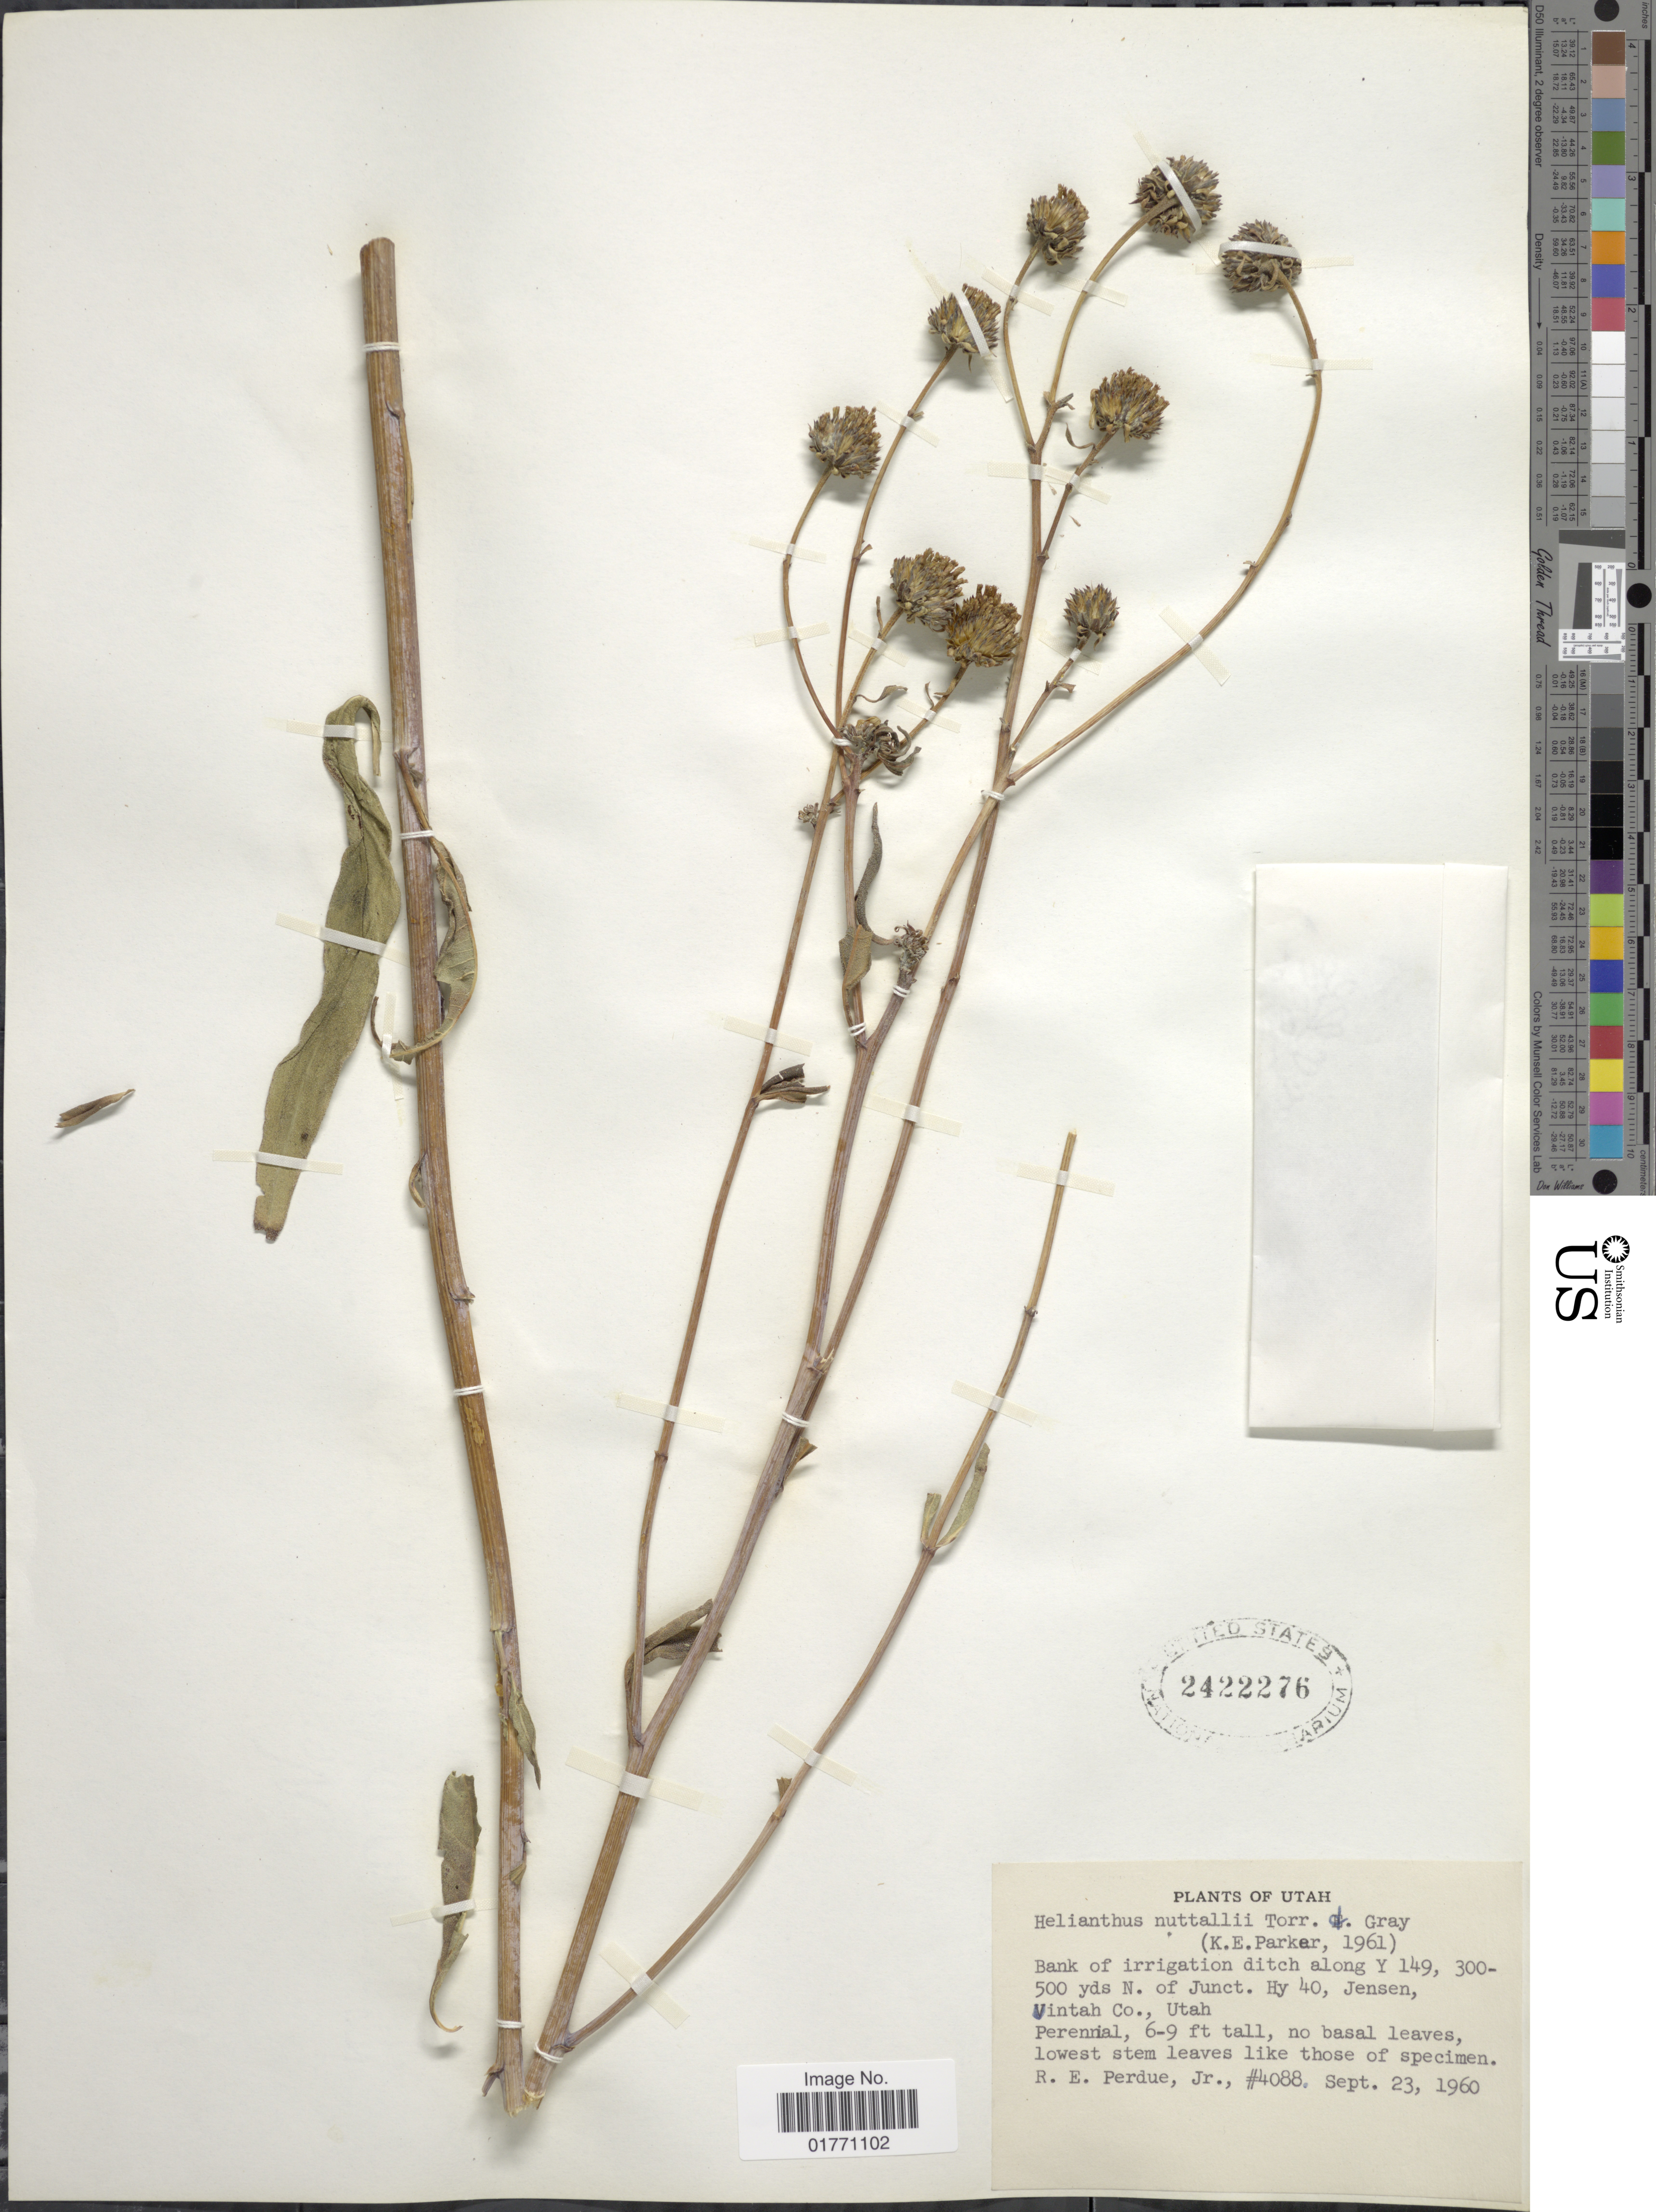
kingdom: Plantae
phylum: Tracheophyta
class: Magnoliopsida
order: Asterales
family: Asteraceae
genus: Helianthus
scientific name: Helianthus nuttallii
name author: Torr. & A. Gray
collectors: R. E. Perdue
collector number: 4088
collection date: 1960-09-23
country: United States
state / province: Utah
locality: Bank of irrigation ditch along Y 149, 300-500 yds N. of Junct. Hy. 40, Jensen, Uintah Co.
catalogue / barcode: US 2422276